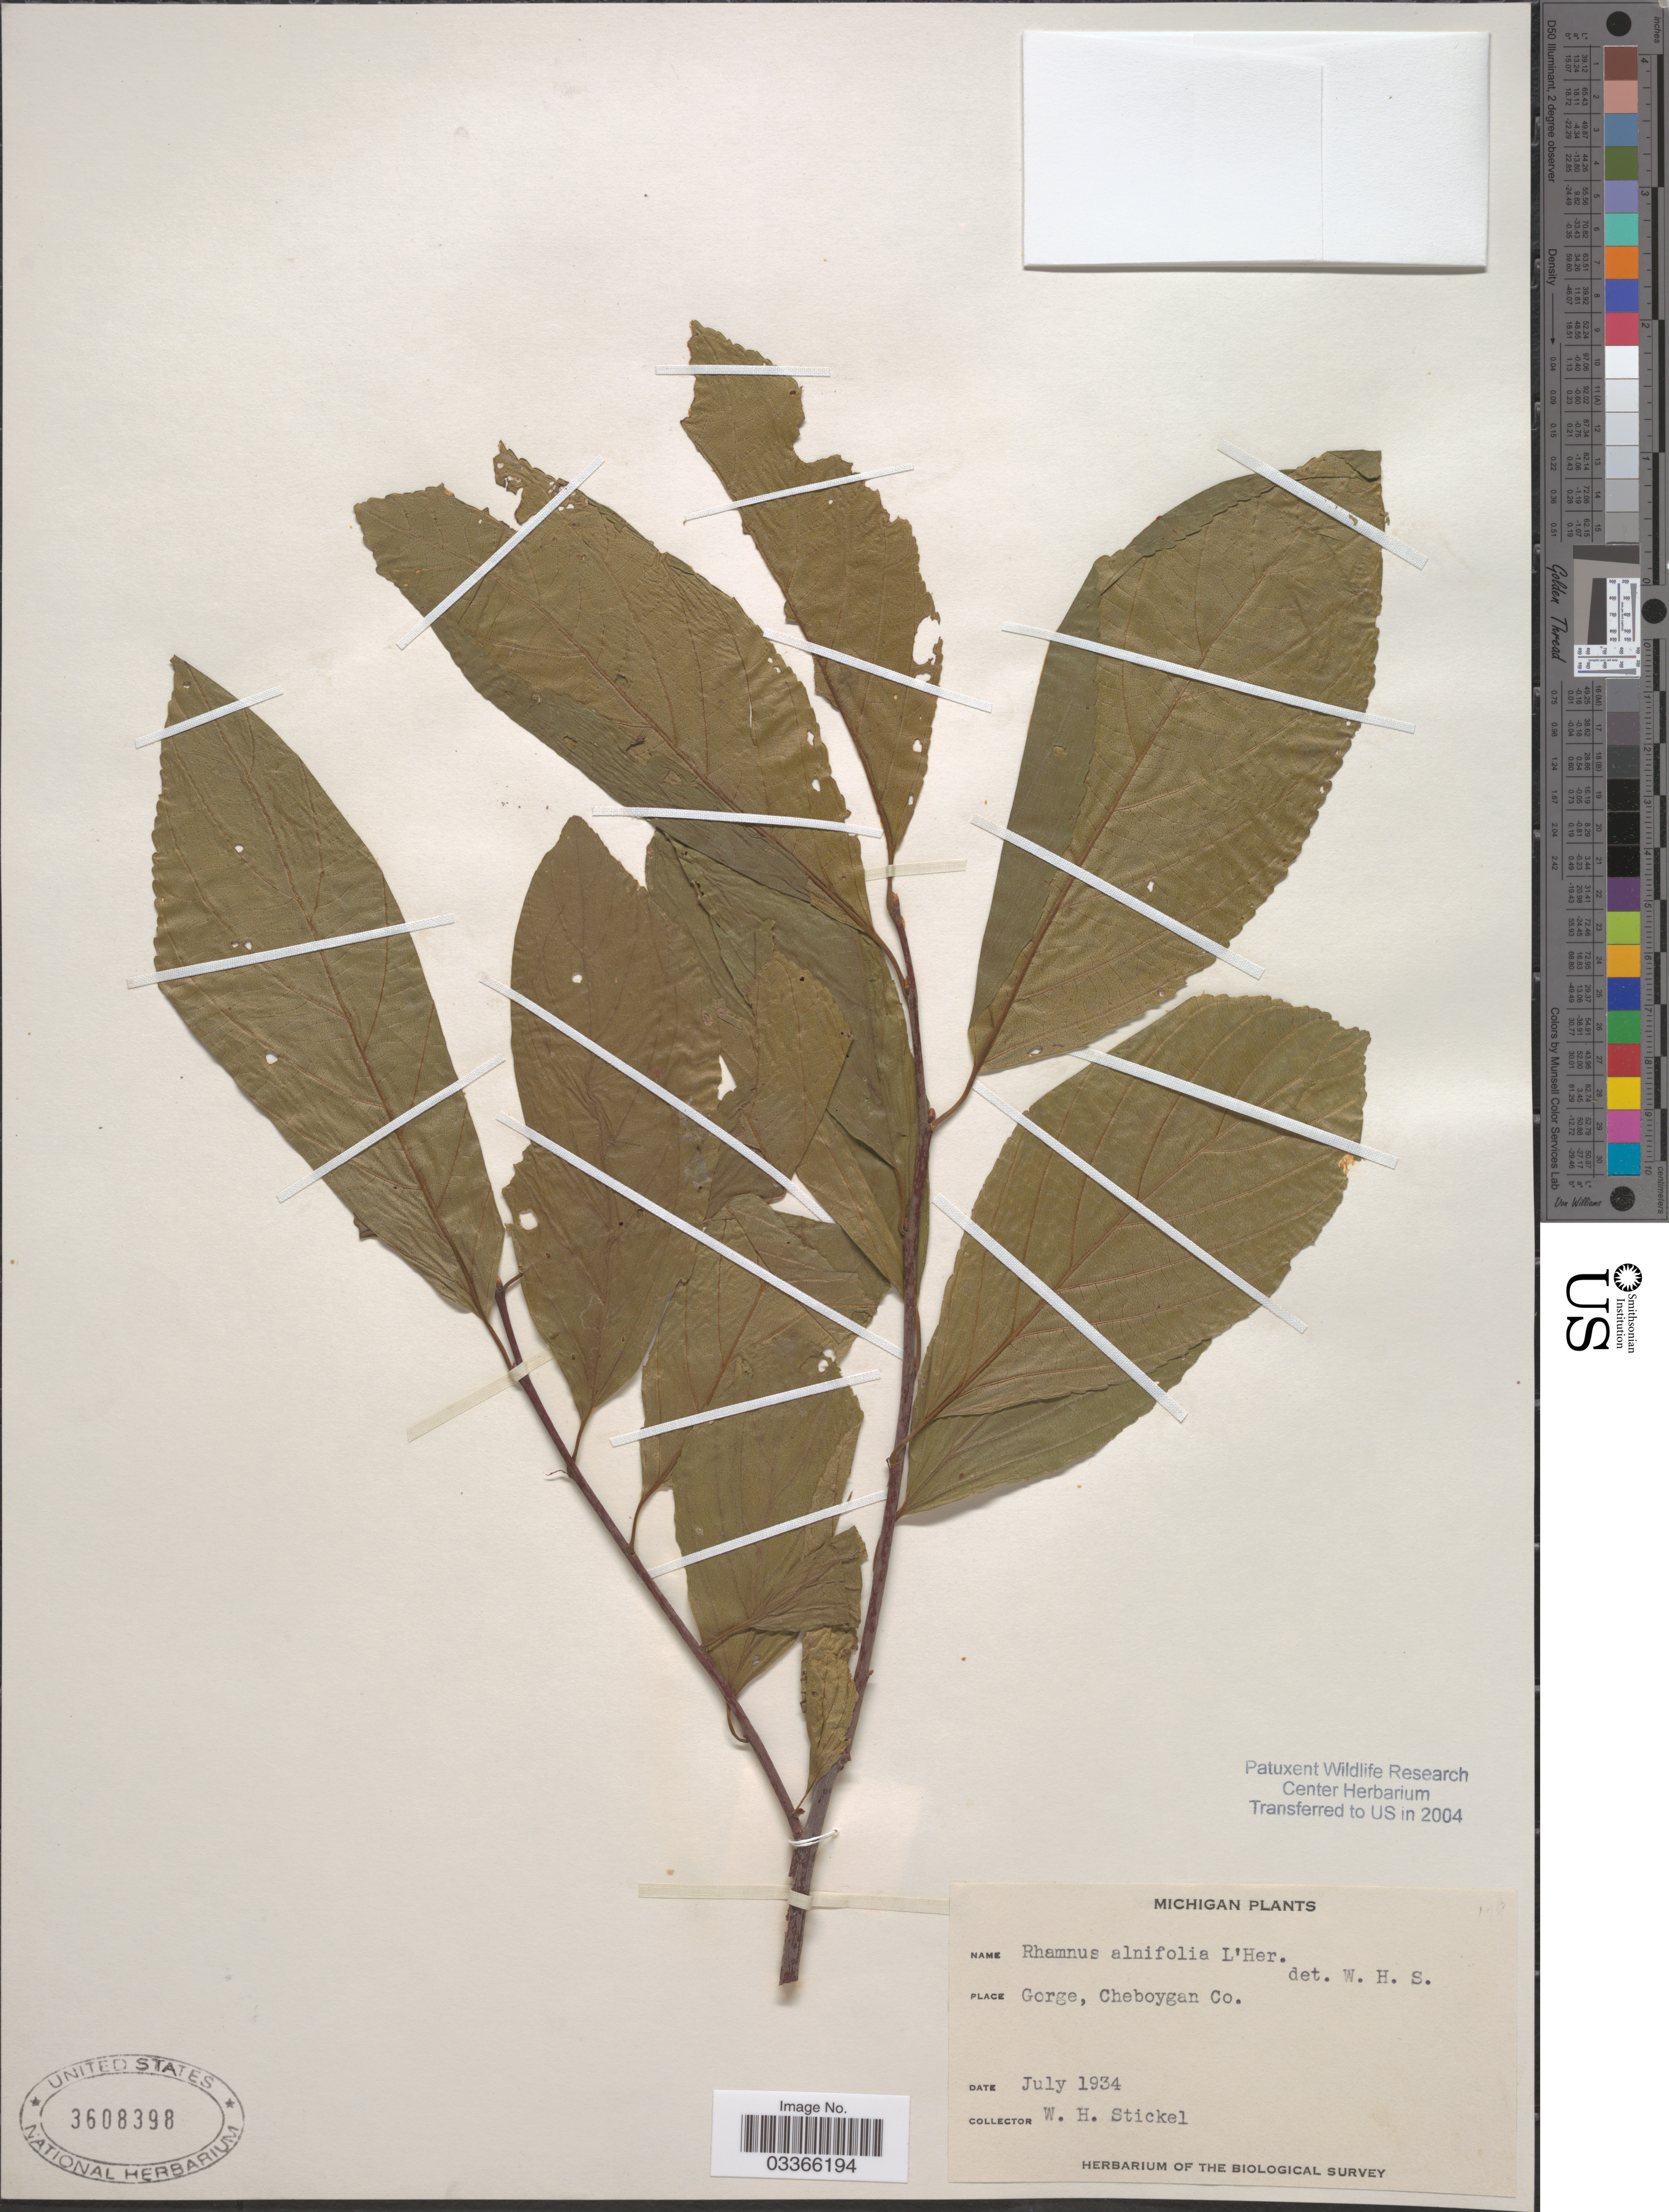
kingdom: Plantae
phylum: Tracheophyta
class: Magnoliopsida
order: Rosales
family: Rhamnaceae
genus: Rhamnus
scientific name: Rhamnus alnifolia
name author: L'Hér.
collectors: W. Stickel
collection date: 1934-07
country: United States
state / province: Michigan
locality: Gorge, Cheboygan Co.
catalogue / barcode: US 3608398